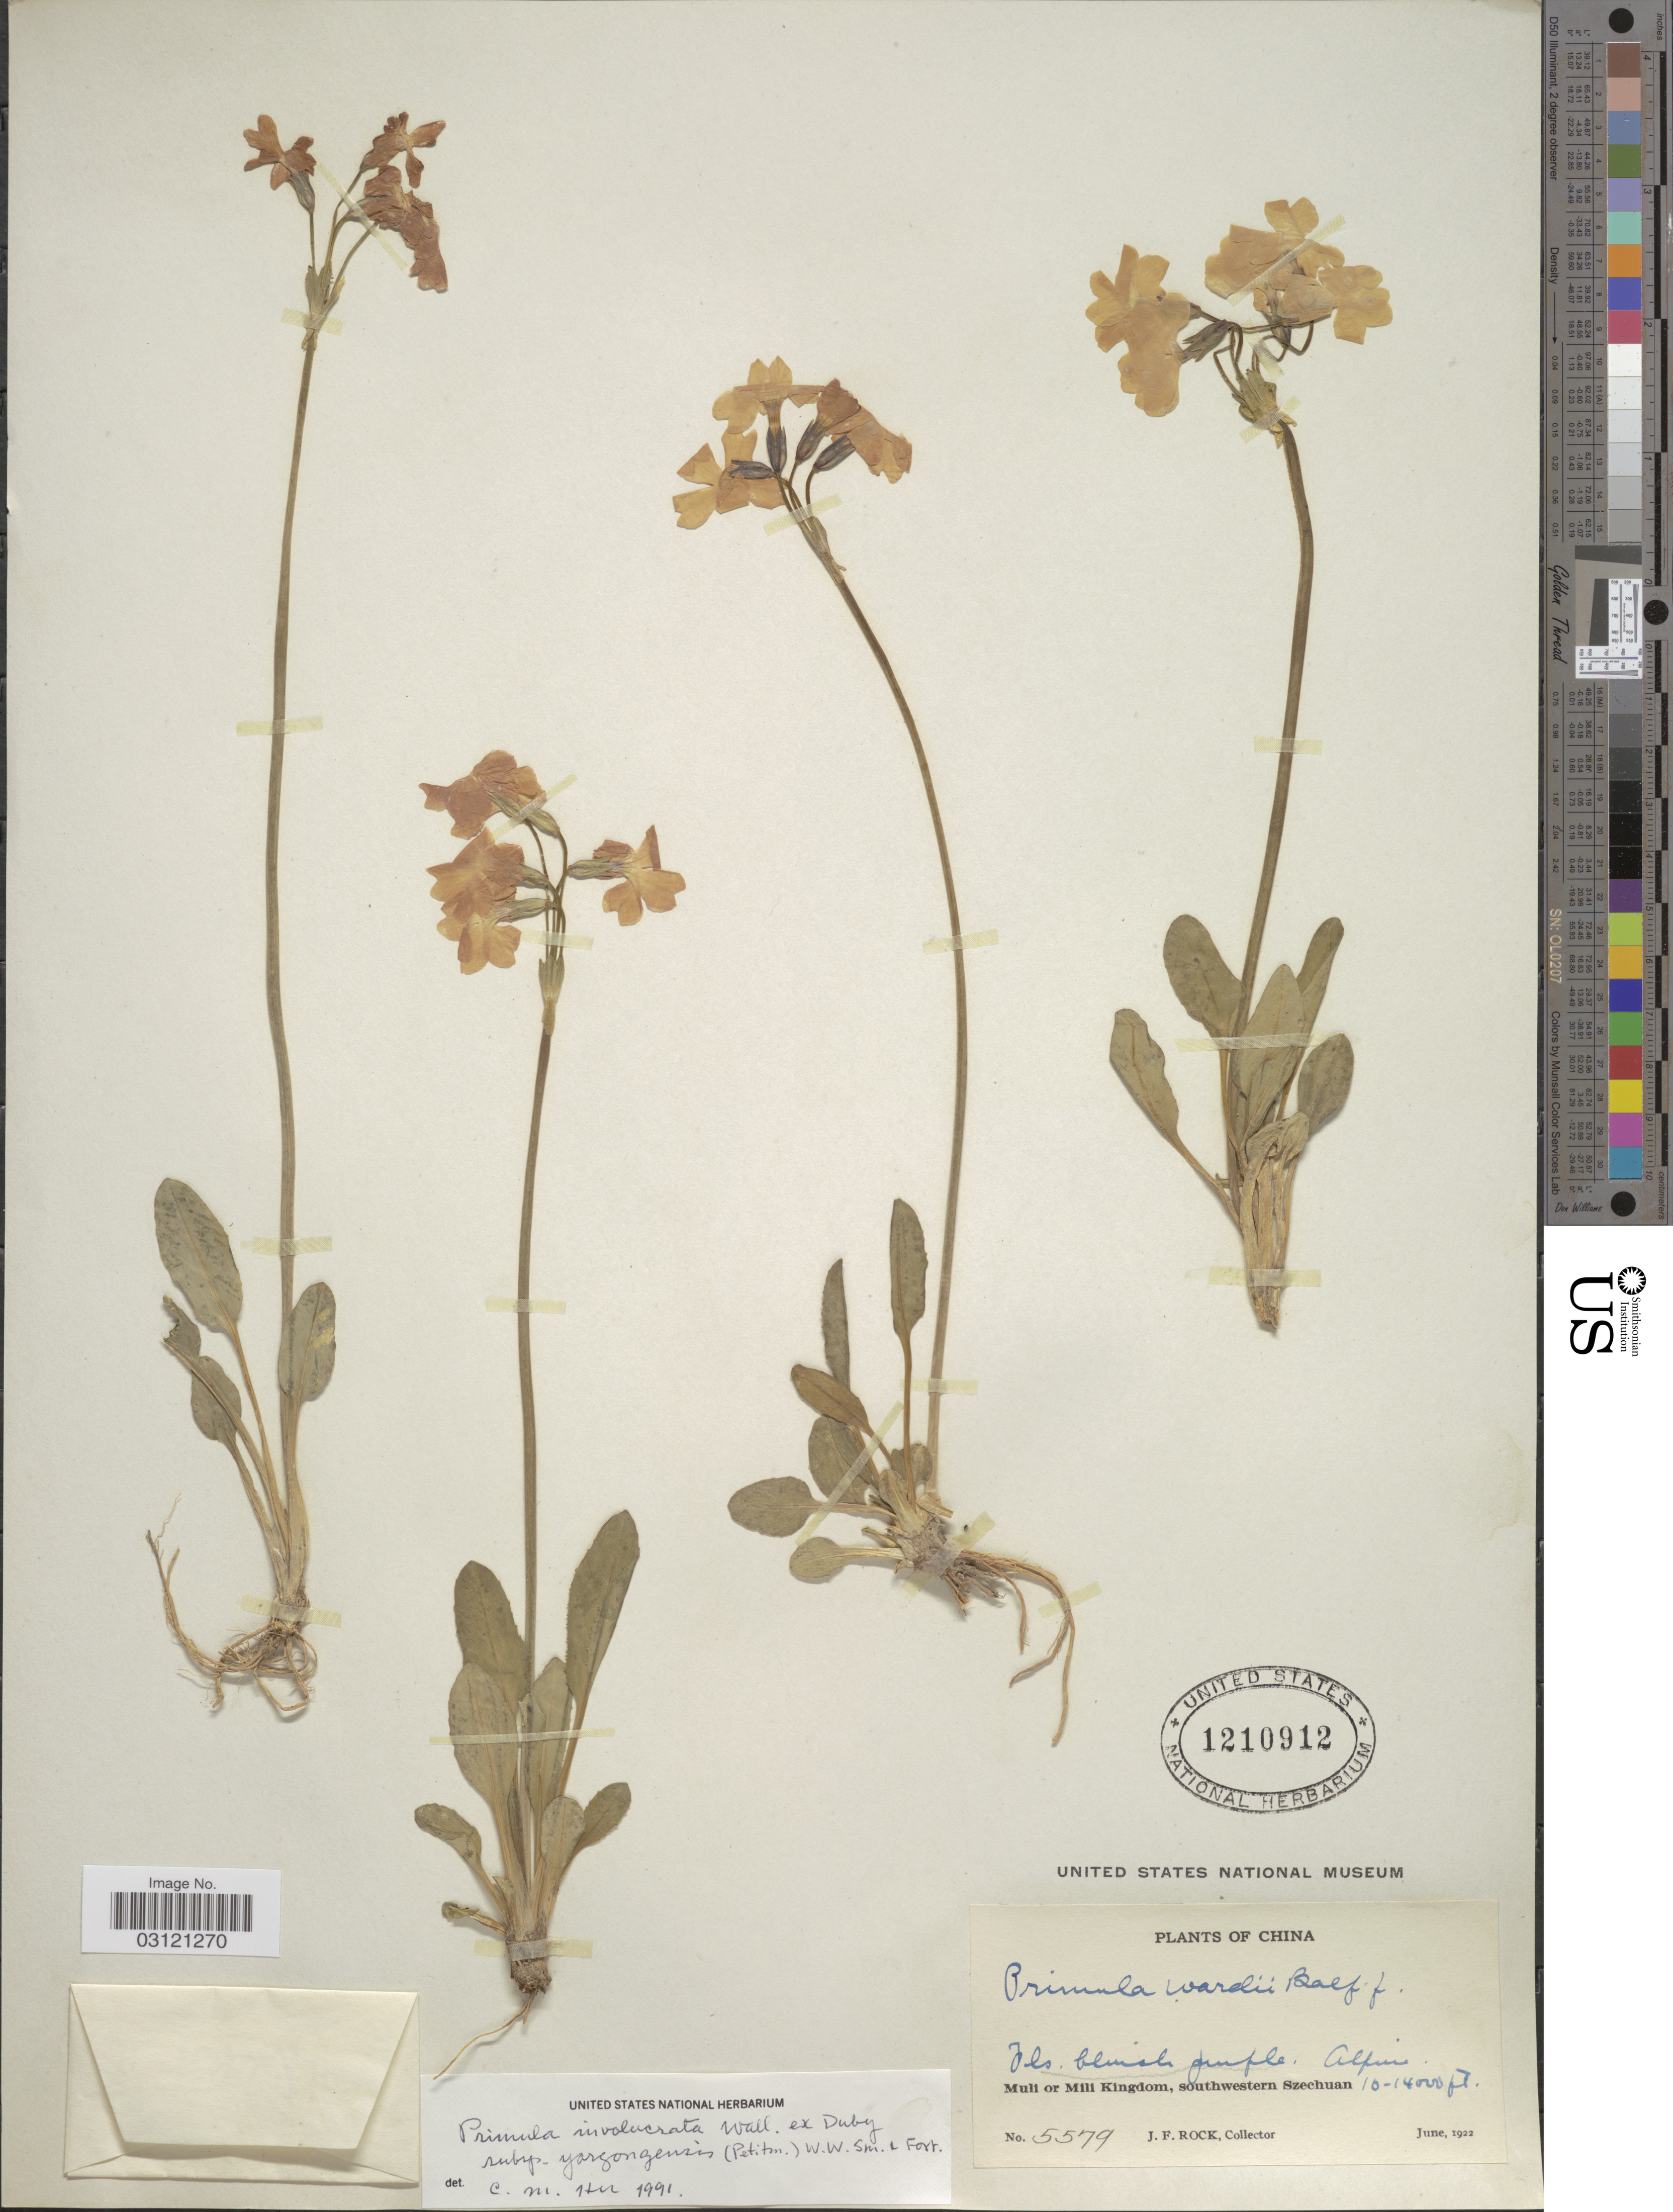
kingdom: Plantae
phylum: Tracheophyta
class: Magnoliopsida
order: Ericales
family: Primulaceae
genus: Primula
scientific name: Primula involucrata subsp. yargongensis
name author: (Petitm.) W.W. Sm. & Forrest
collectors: J. Rock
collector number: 5579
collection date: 1922-06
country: China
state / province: Sichuan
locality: Muli or Mili Kingdom, southwestern Szechuan.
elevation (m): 3048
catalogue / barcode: US 1210912